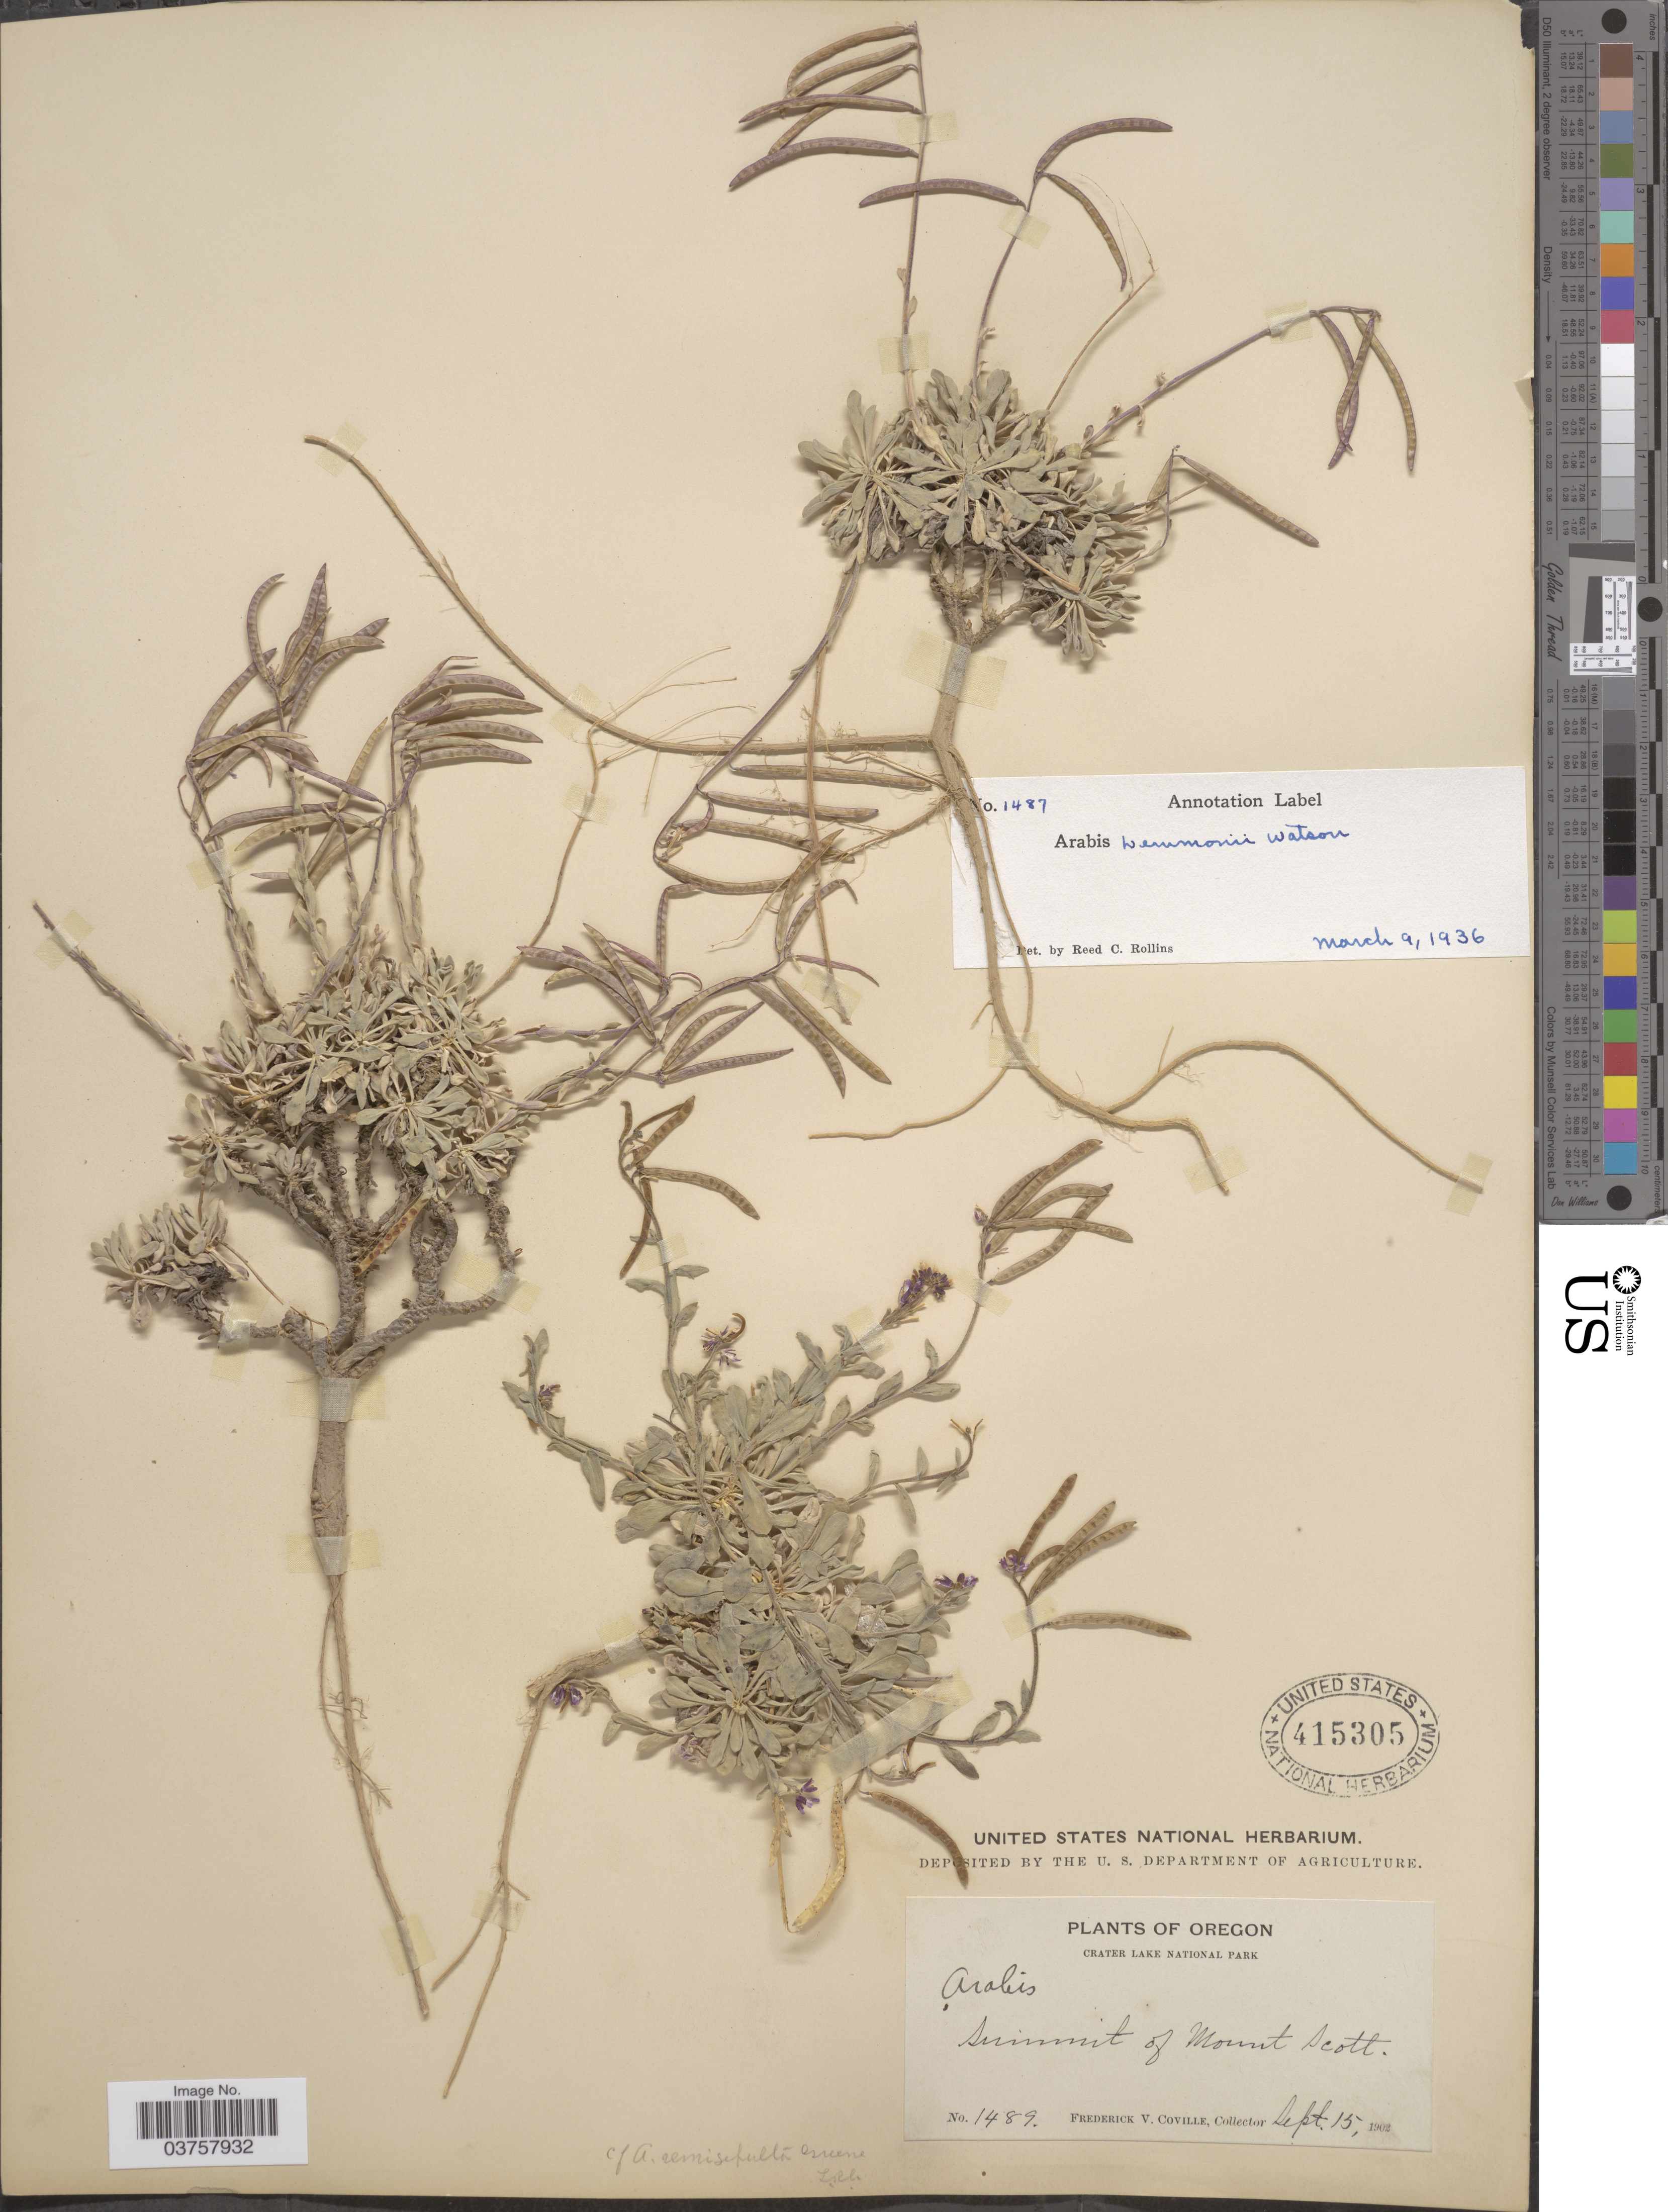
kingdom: Plantae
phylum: Tracheophyta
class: Magnoliopsida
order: Brassicales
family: Brassicaceae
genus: Arabis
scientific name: Arabis lemmonii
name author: S. Watson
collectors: F. V. Coville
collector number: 1489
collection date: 1902-09-15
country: United States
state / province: Oregon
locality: Crater Lake National Park. Summit of Mount Scott.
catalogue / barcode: US 415305